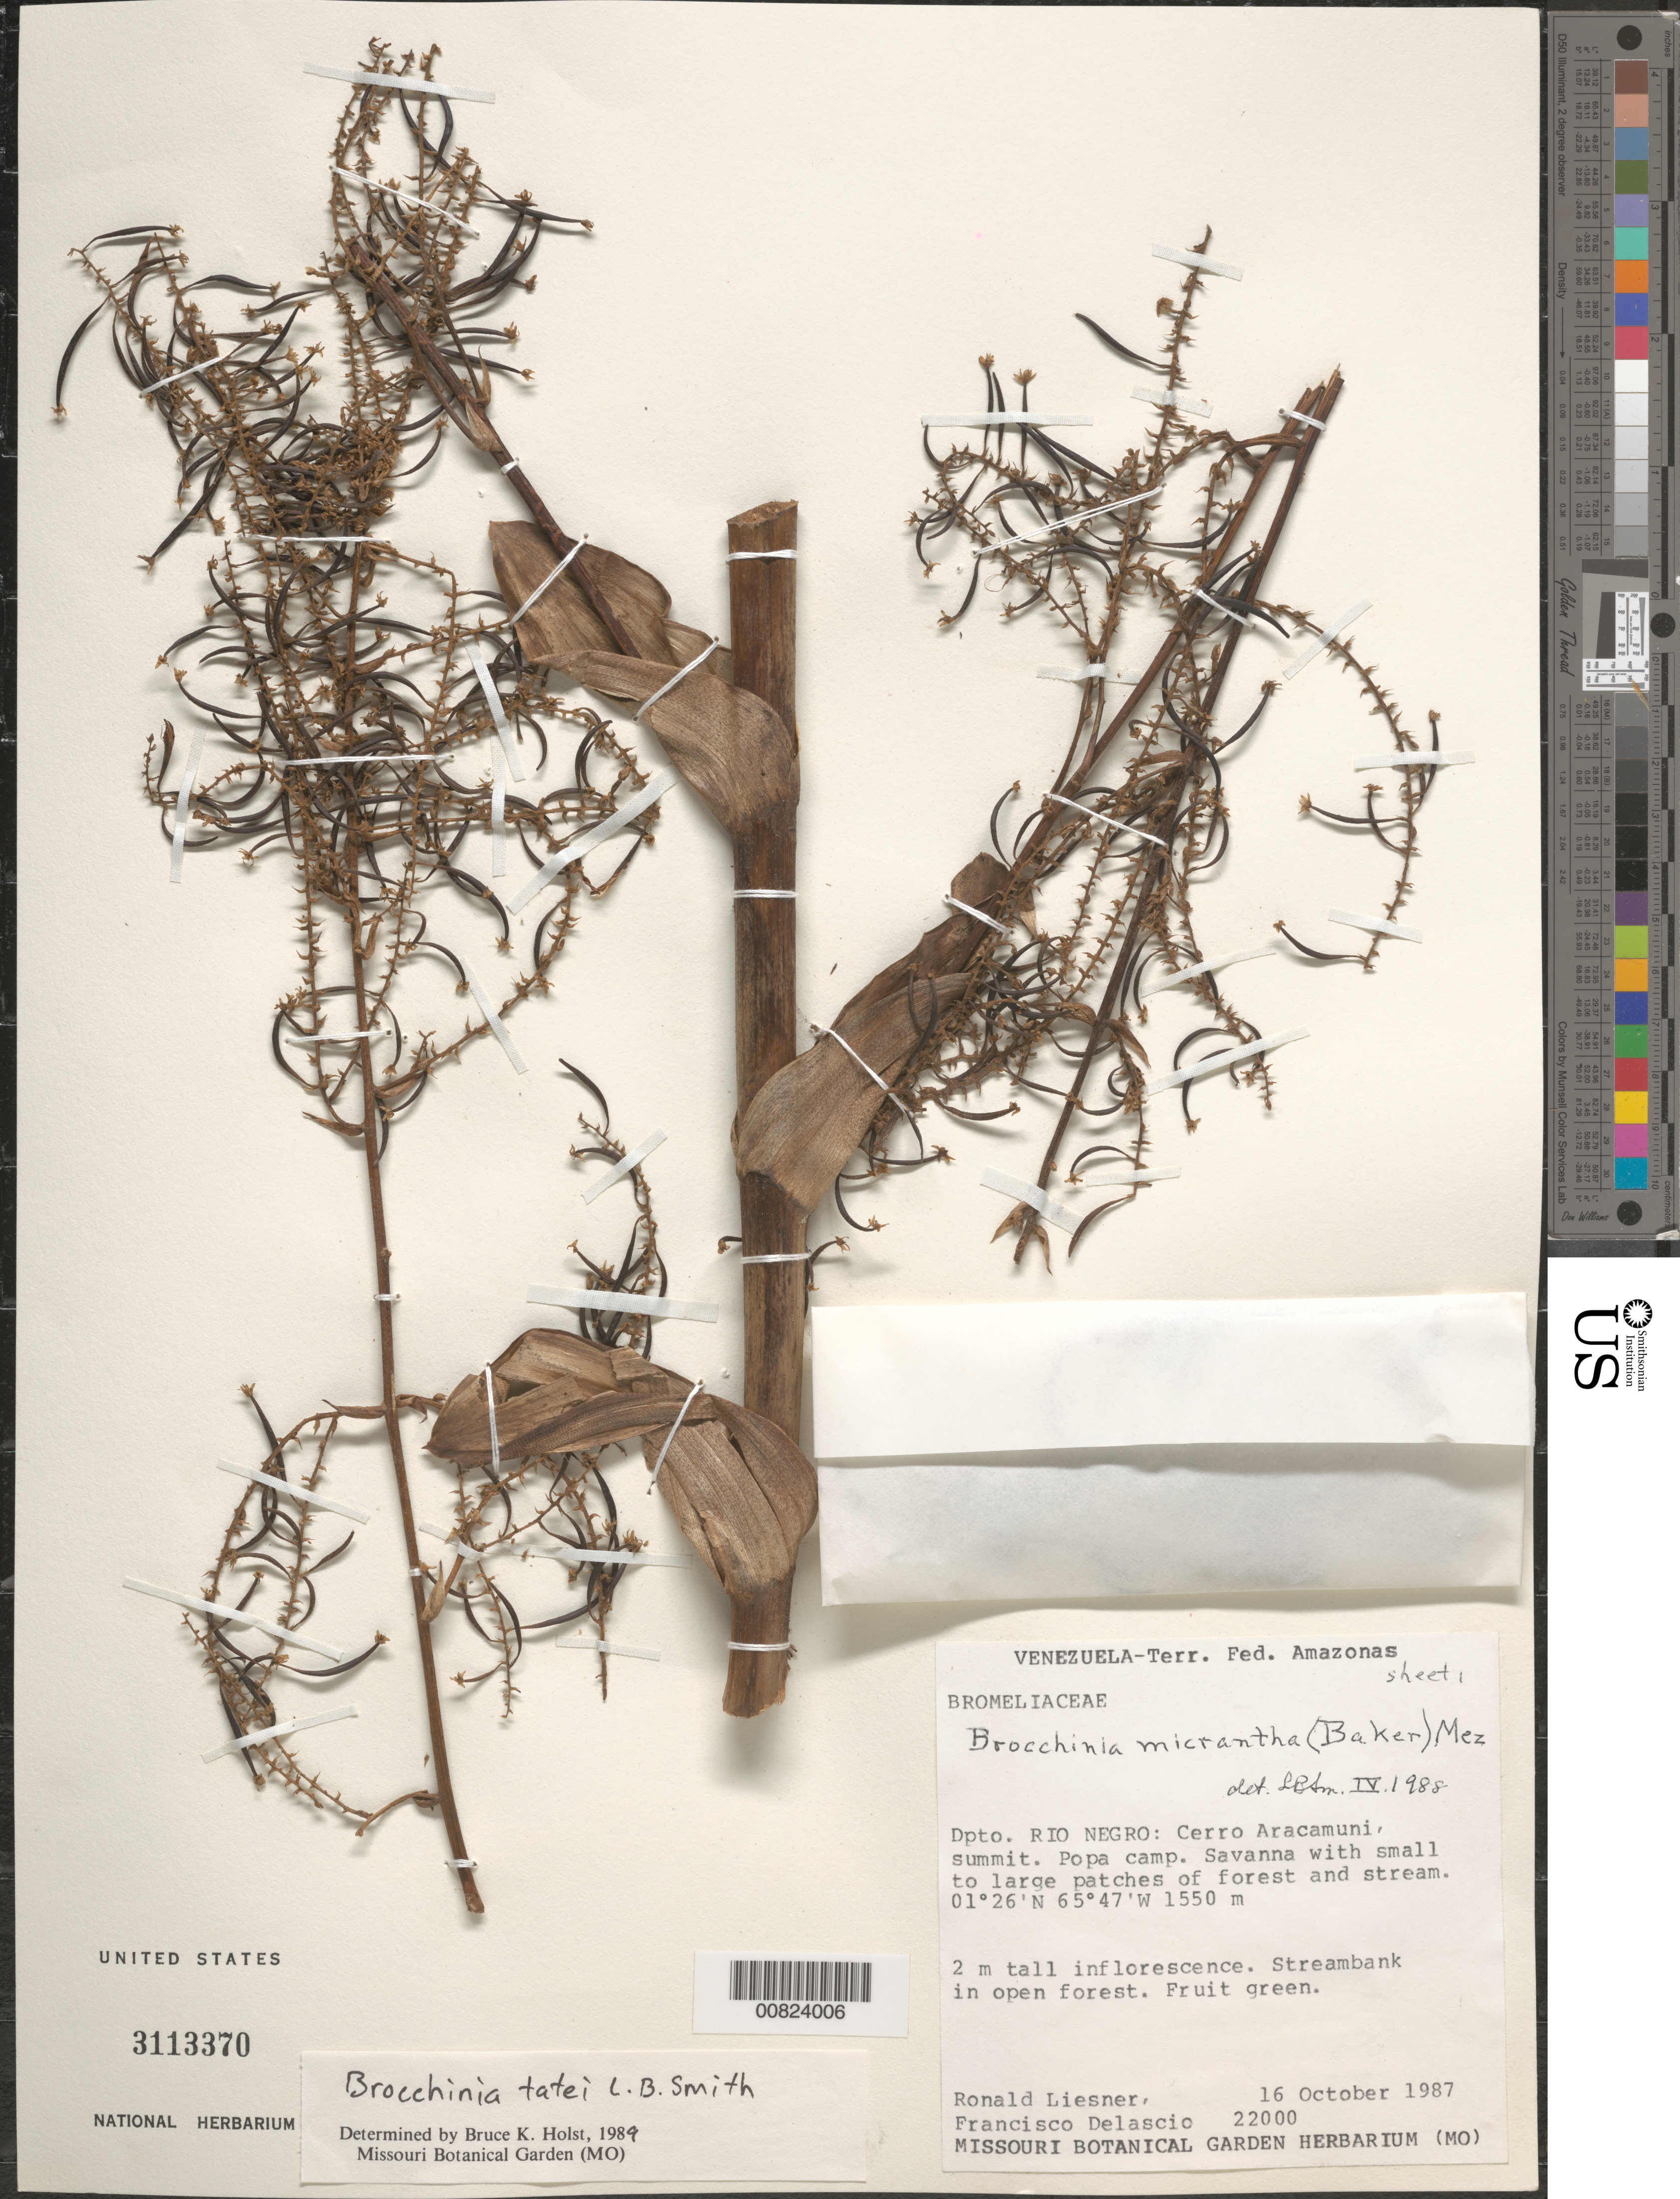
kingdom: Plantae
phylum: Tracheophyta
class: Liliopsida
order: Poales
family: Bromeliaceae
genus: Brocchinia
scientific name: Brocchinia tatei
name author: L.B. Sm.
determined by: Holst, Bruce K.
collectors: R. L. Liesner & F. Delascio C.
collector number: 22000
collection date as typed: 16-Oct-87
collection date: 1987-10-16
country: Venezuela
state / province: Amazonas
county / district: Río Negro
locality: Cerro Aracamuni, Popa camp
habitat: Savanna with small to large patches of forest and stream; streambank in open forest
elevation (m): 1550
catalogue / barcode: US 3113370